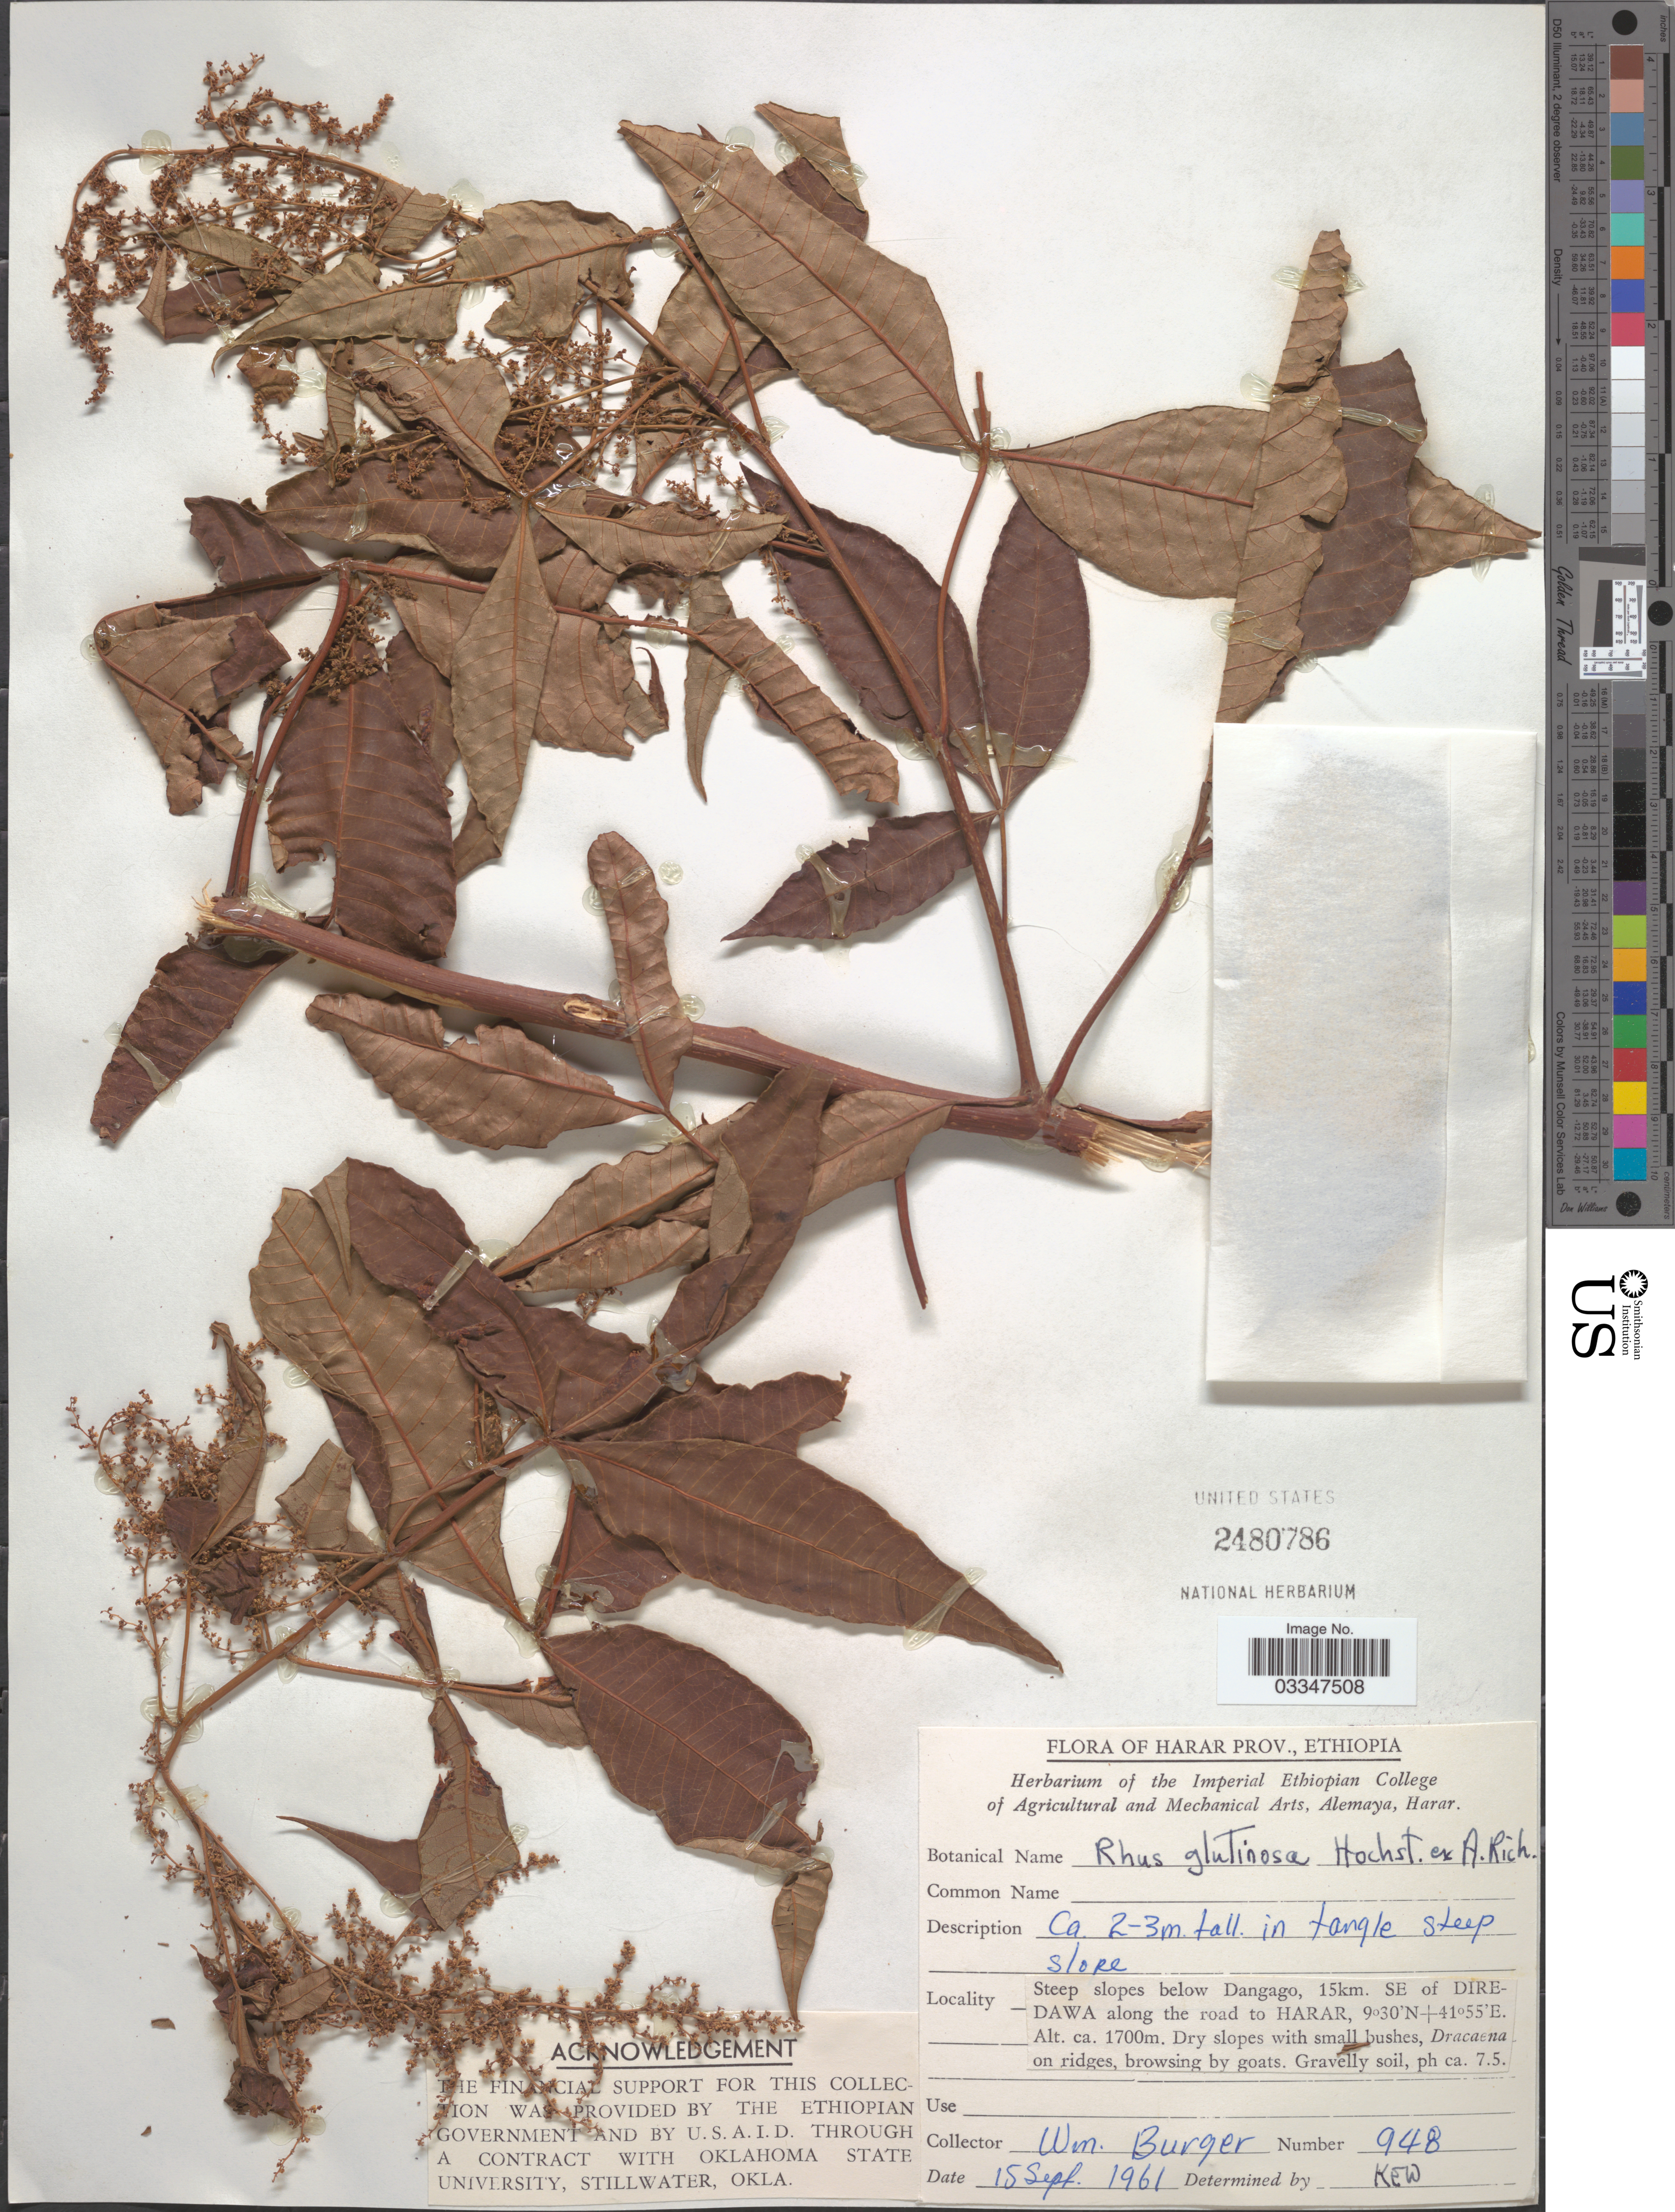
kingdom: Plantae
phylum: Tracheophyta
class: Magnoliopsida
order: Sapindales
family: Anacardiaceae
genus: Rhus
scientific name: Rhus glutinosa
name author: Hochst. ex A. Rich.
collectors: W. Burger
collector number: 948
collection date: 1961-09-15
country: Ethiopia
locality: Harar Prov. Steep slopes below Dangago, 15km. SE of Dire-Dawa along the road to Harar.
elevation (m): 1700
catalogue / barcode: US 2480786